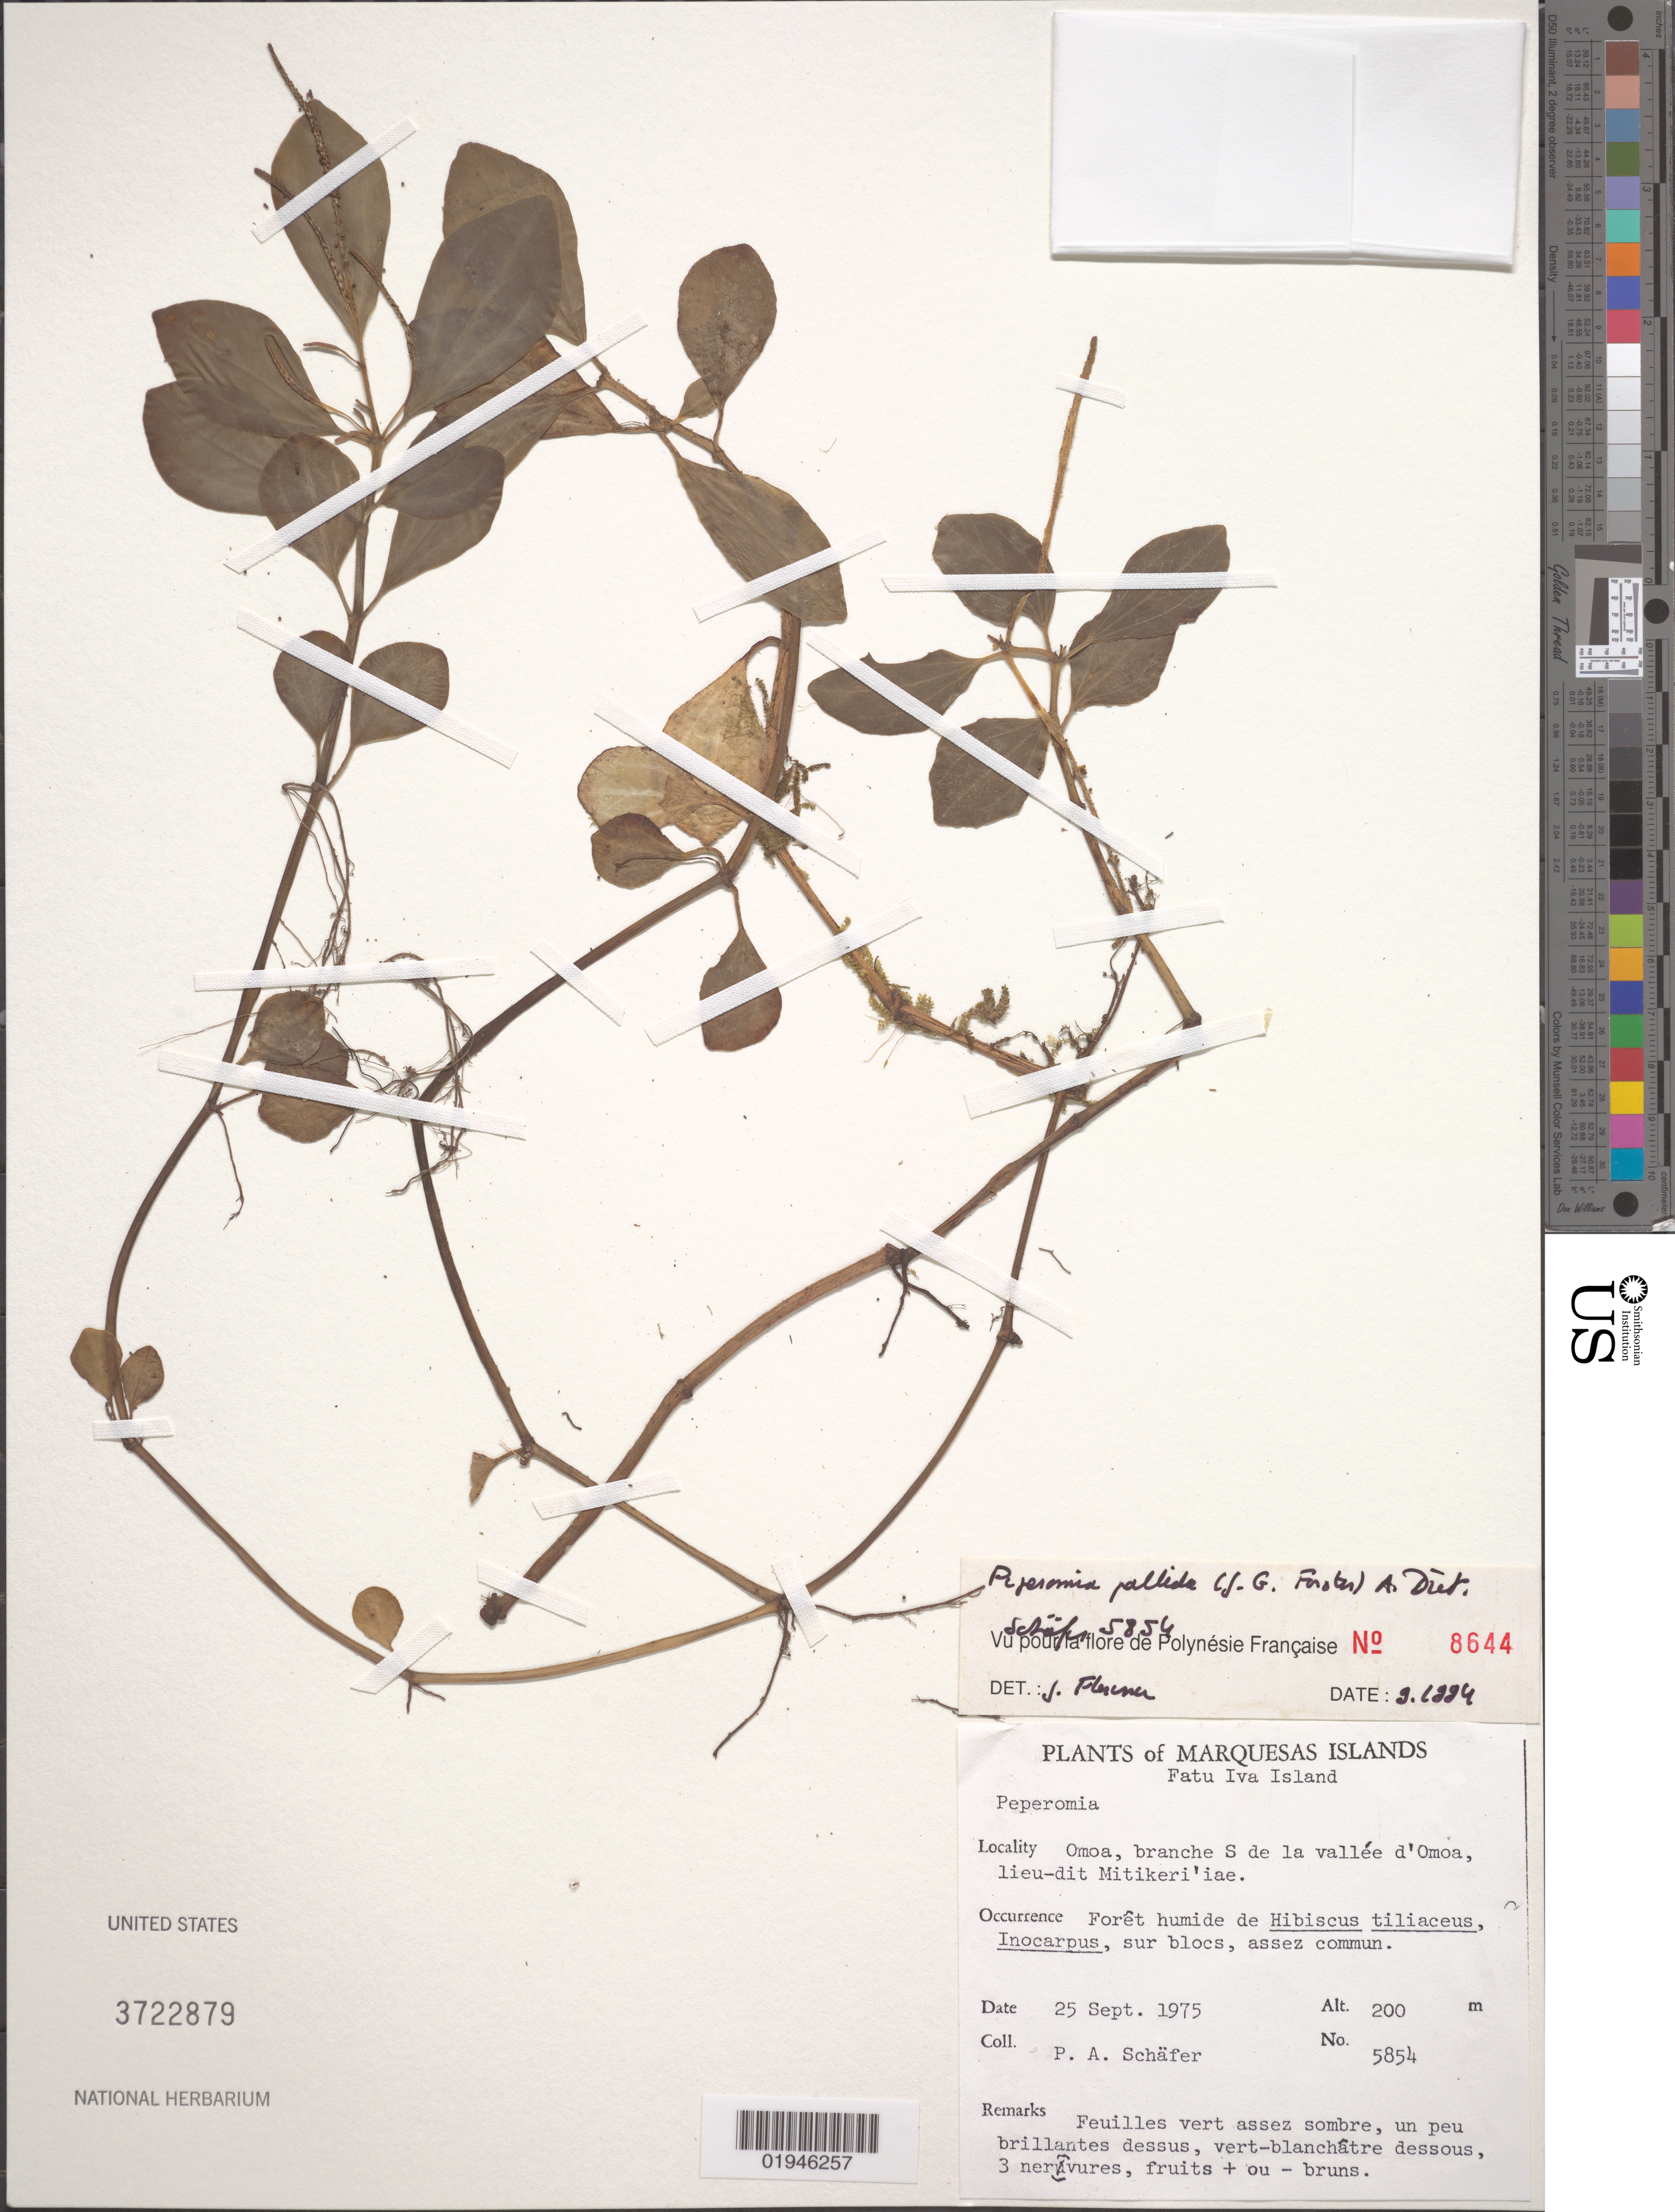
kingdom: Plantae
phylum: Tracheophyta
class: Magnoliopsida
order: Piperales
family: Piperaceae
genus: Peperomia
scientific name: Peperomia pallida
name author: (G. Forst.) Dietr.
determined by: Florence, J.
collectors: P. A. Schäfer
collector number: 5854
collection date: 1975-09-25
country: French Polynesia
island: Fatu Hiva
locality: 'Omo'a, branche S de la vallée d'Omo'a, lieu-dit Mitikeri'iae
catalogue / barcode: US 3722879